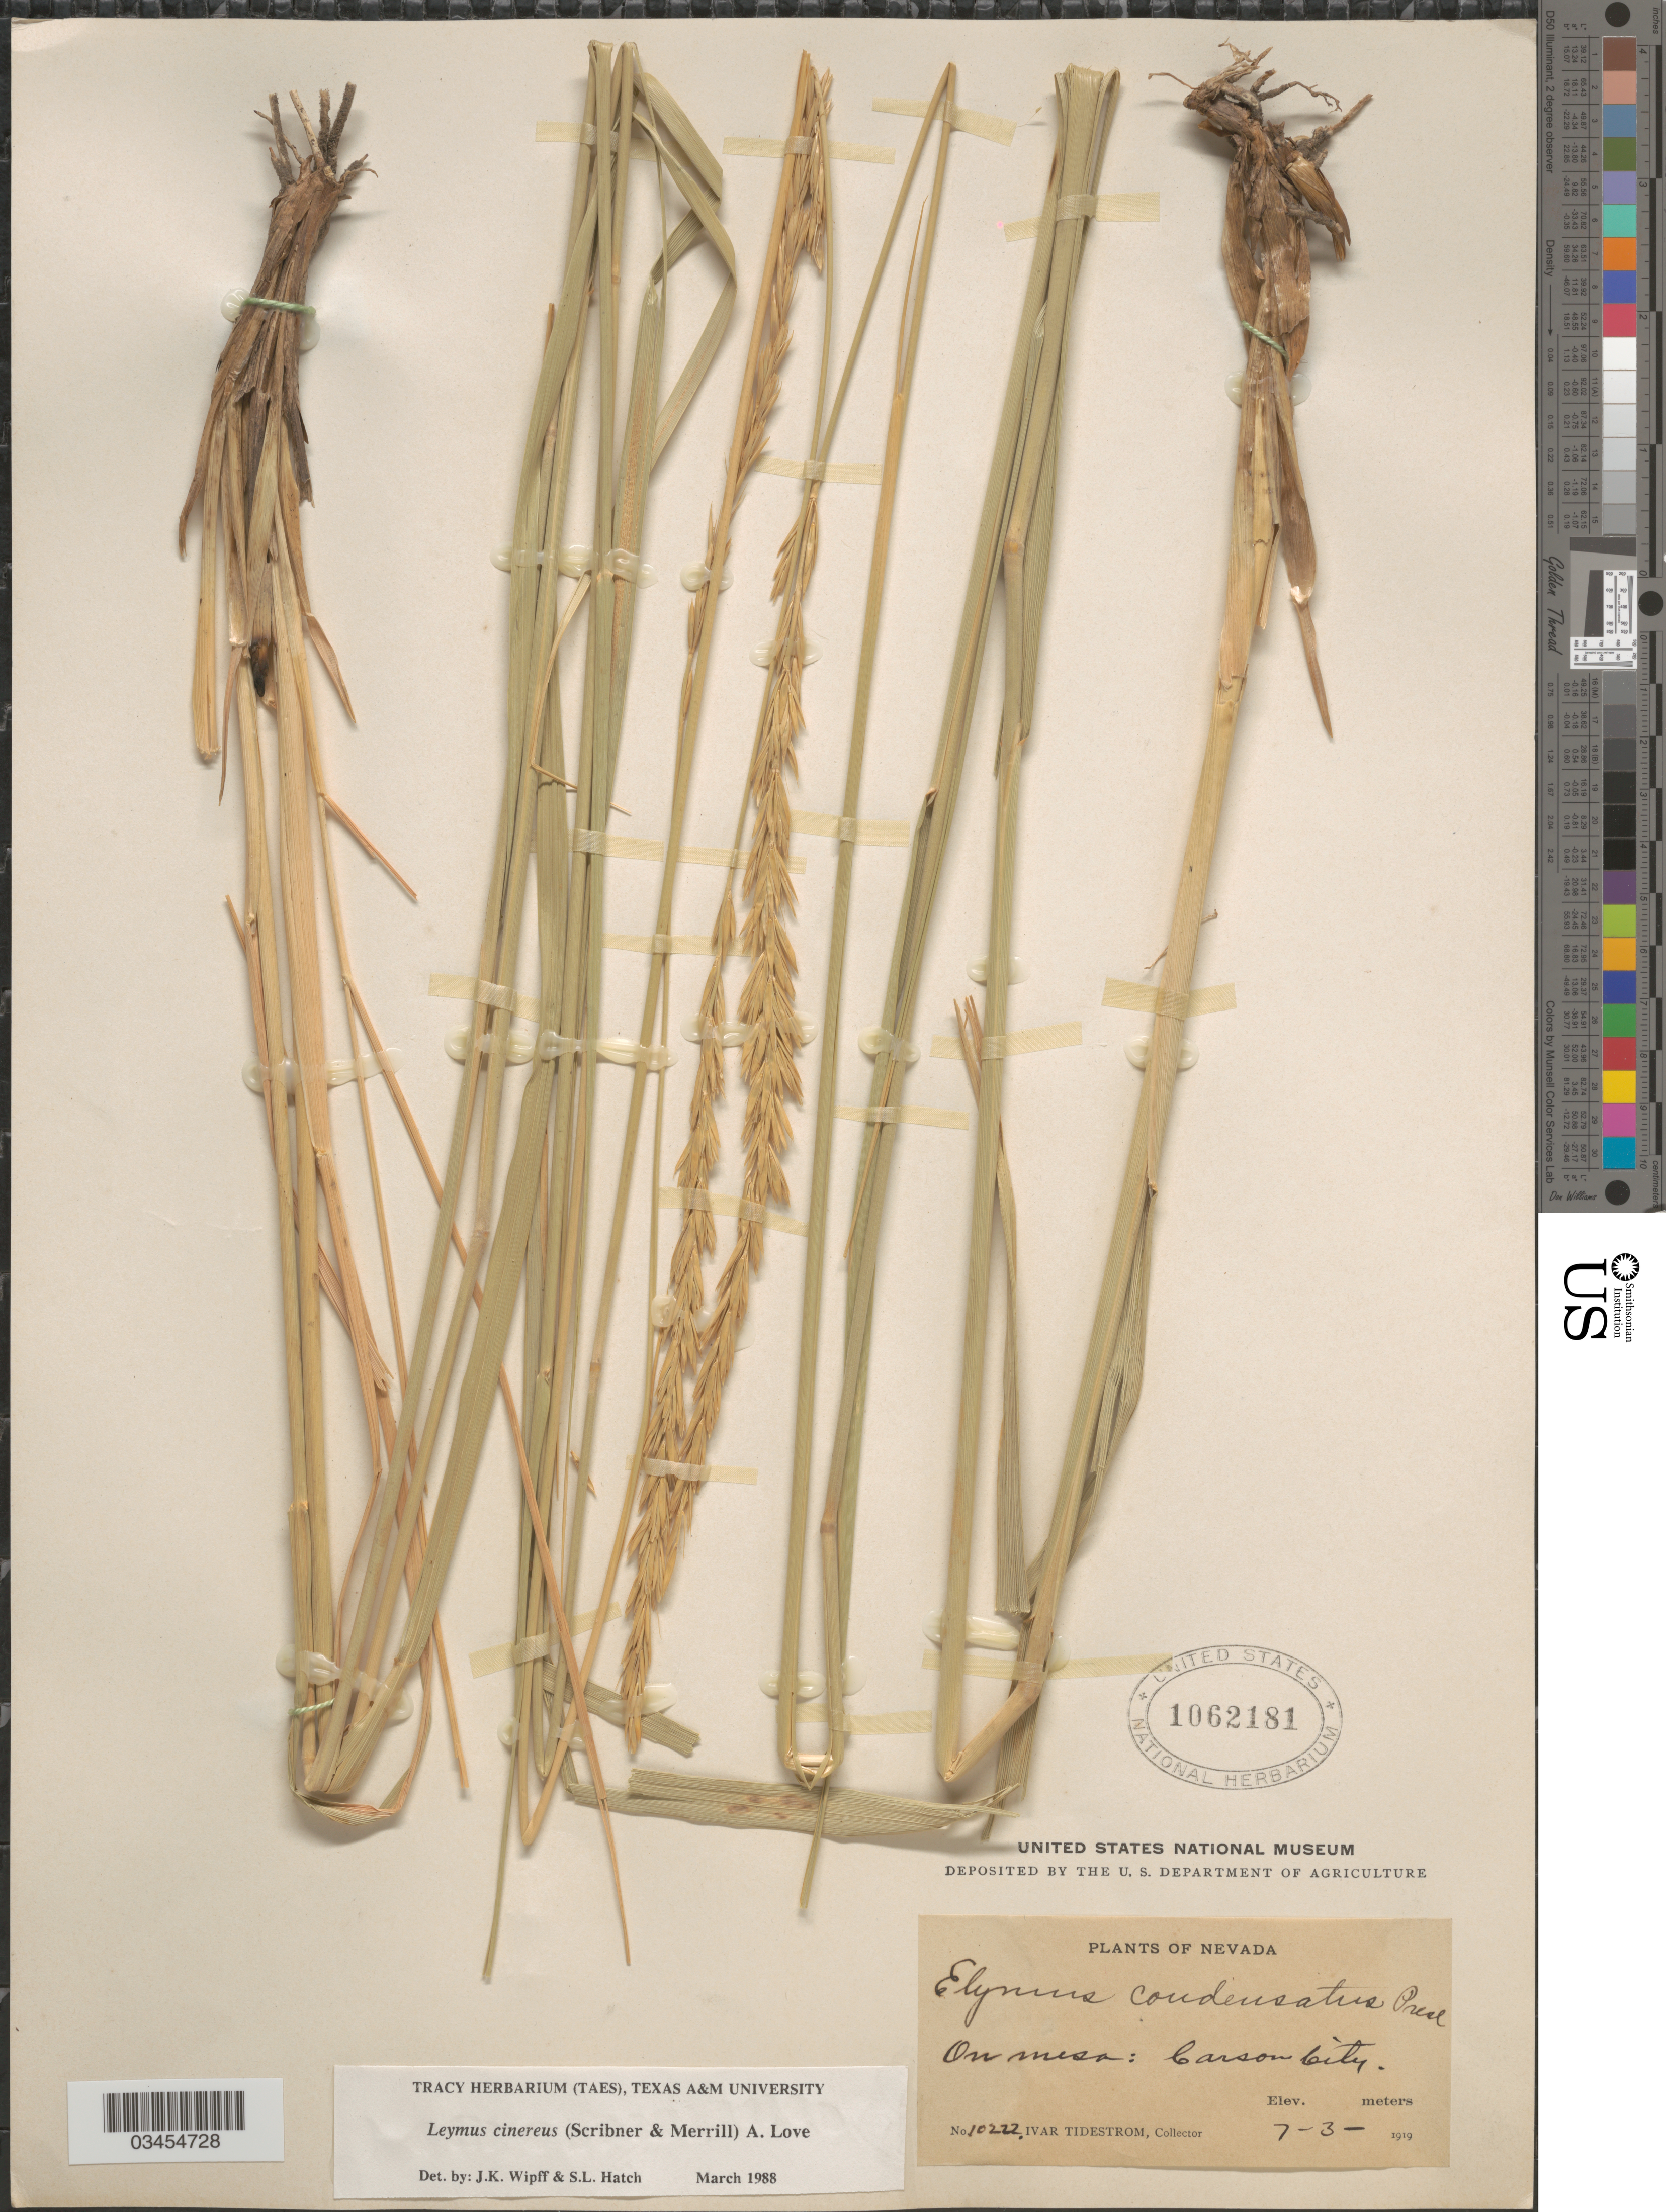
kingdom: Plantae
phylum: Tracheophyta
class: Liliopsida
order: Poales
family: Poaceae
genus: Leymus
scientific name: Leymus cinereus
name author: (Scribn. & Merr.) Á. Löve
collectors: I. F. Tidestrom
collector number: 10222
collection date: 1919-07-03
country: United States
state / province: Nevada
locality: On mesa: Carson City.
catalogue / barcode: US 1062181